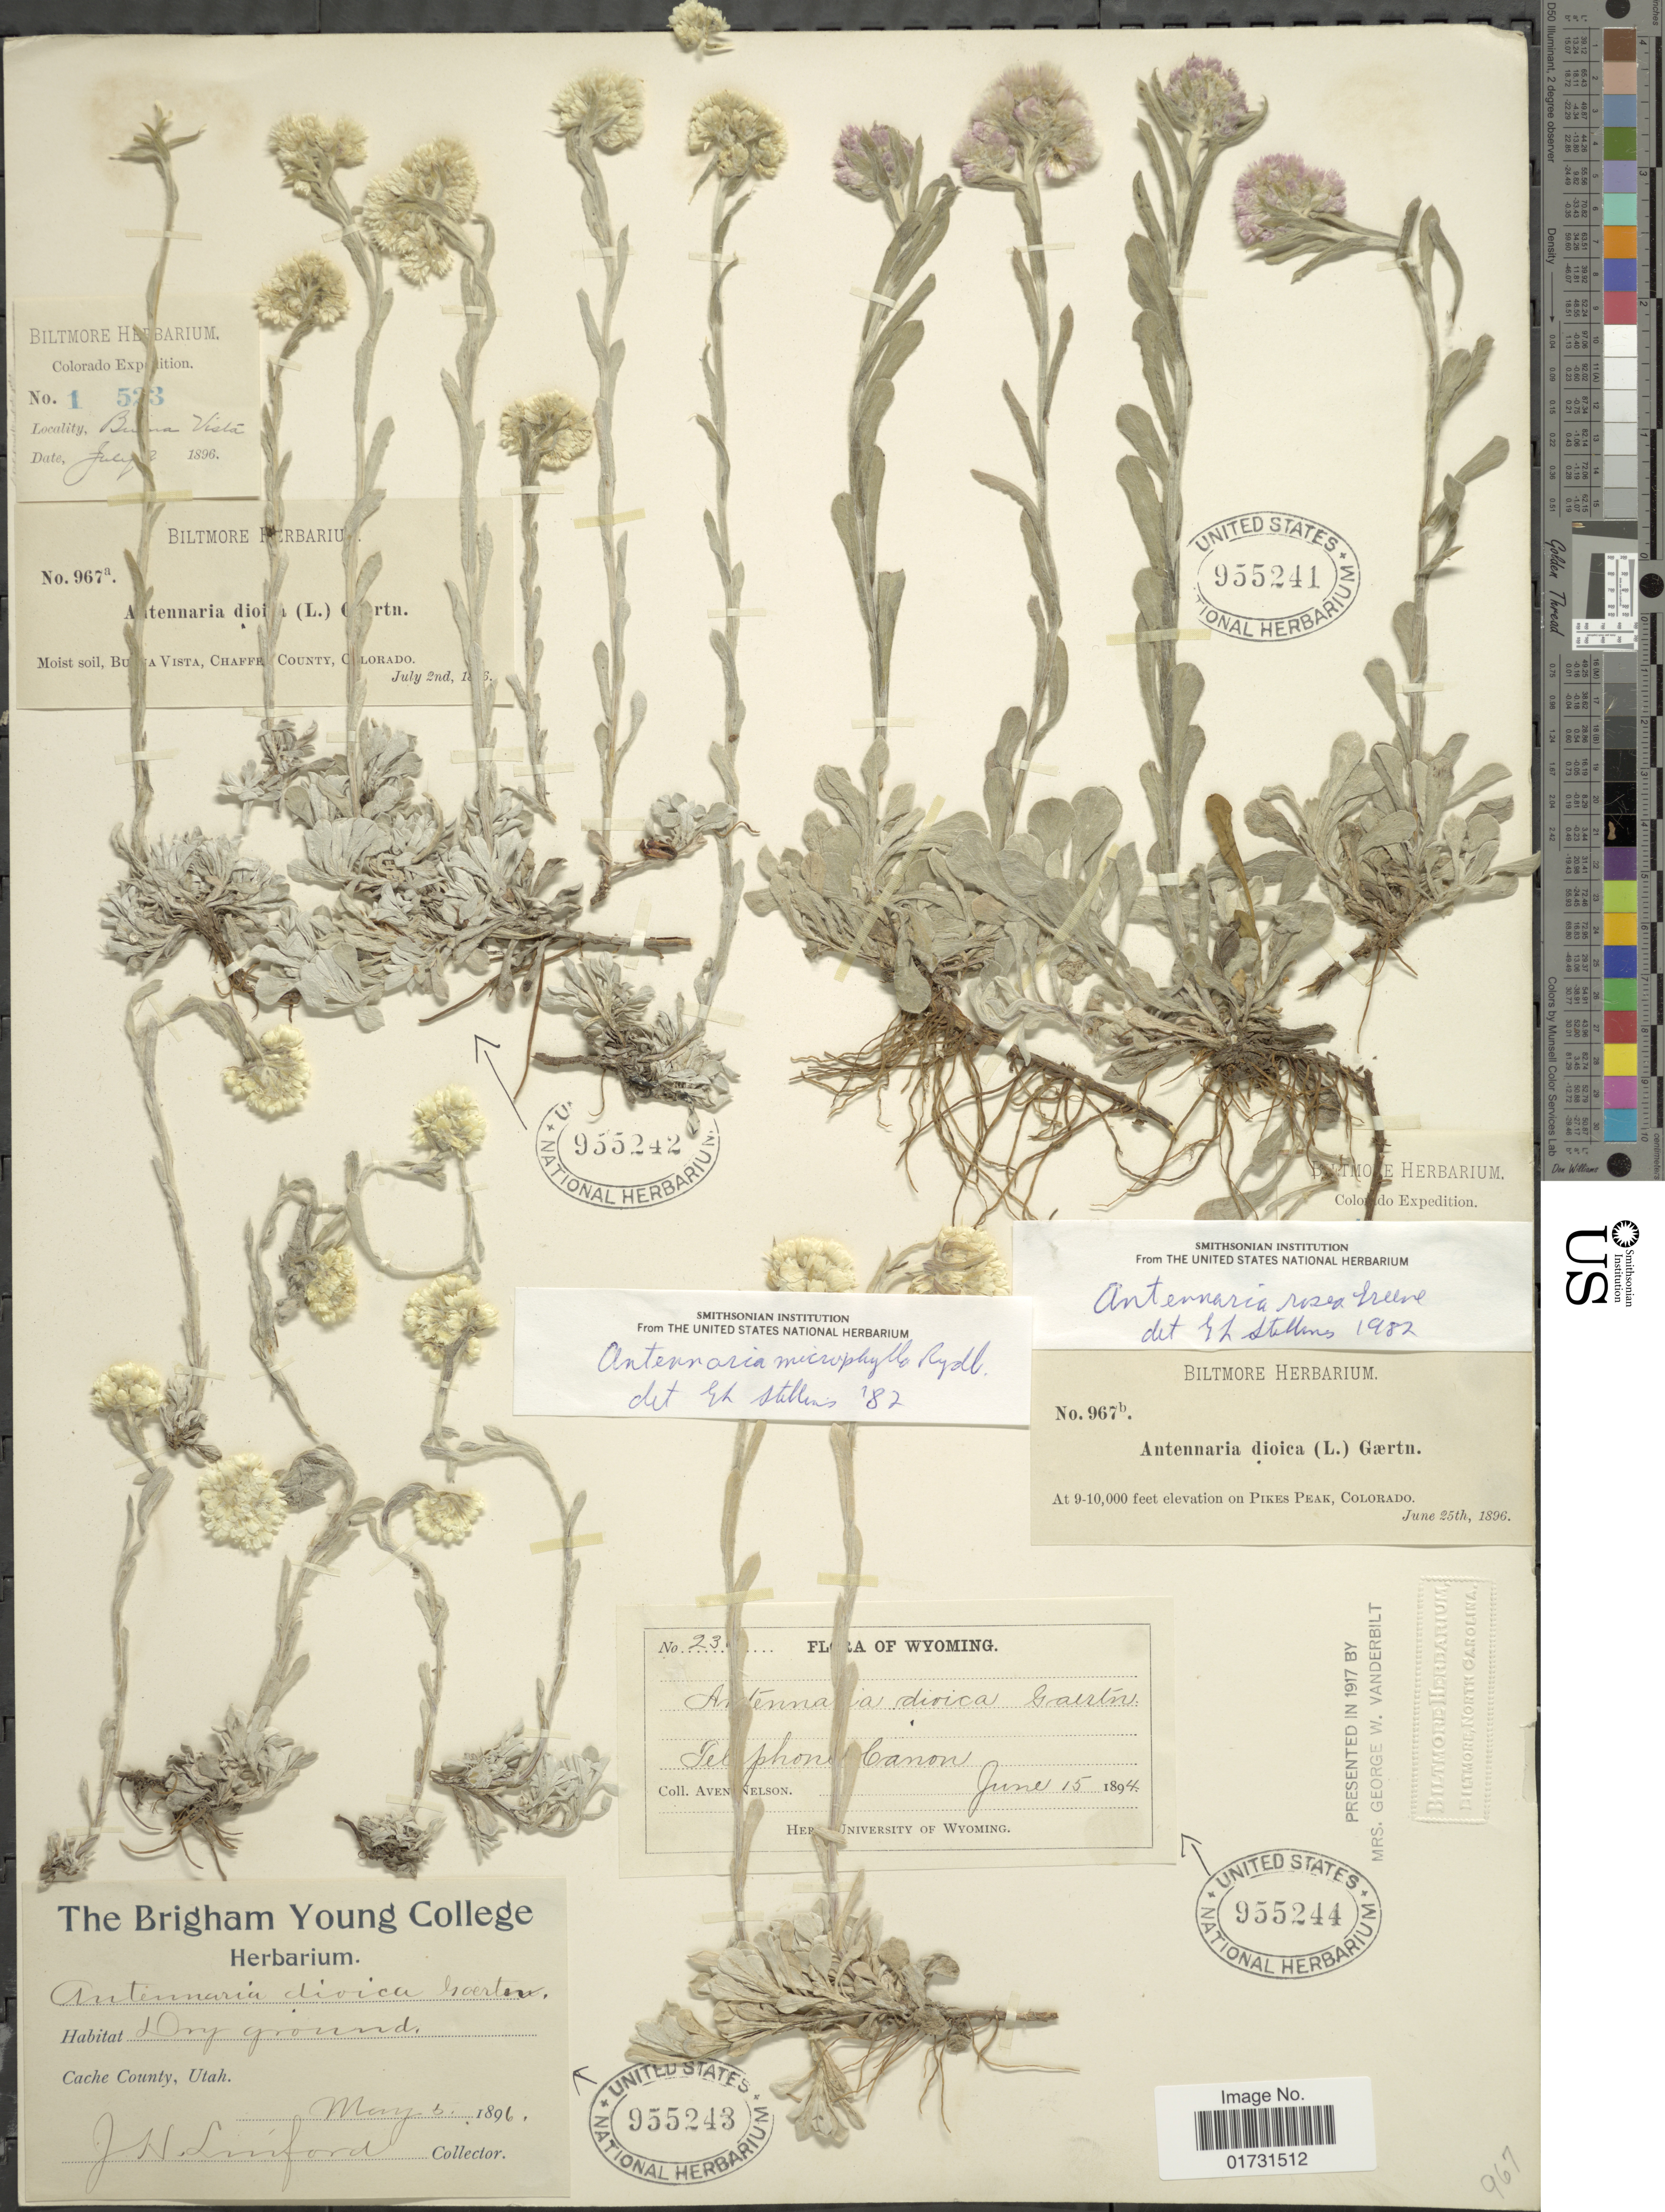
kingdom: Plantae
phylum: Tracheophyta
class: Magnoliopsida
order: Asterales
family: Asteraceae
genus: Antennaria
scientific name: Antennaria microphylla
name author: Rydb.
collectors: ex herb. Biltmore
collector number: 967b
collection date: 1896-06-25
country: United States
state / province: Colorado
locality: Pikes Peak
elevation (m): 2743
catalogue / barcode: US 955241